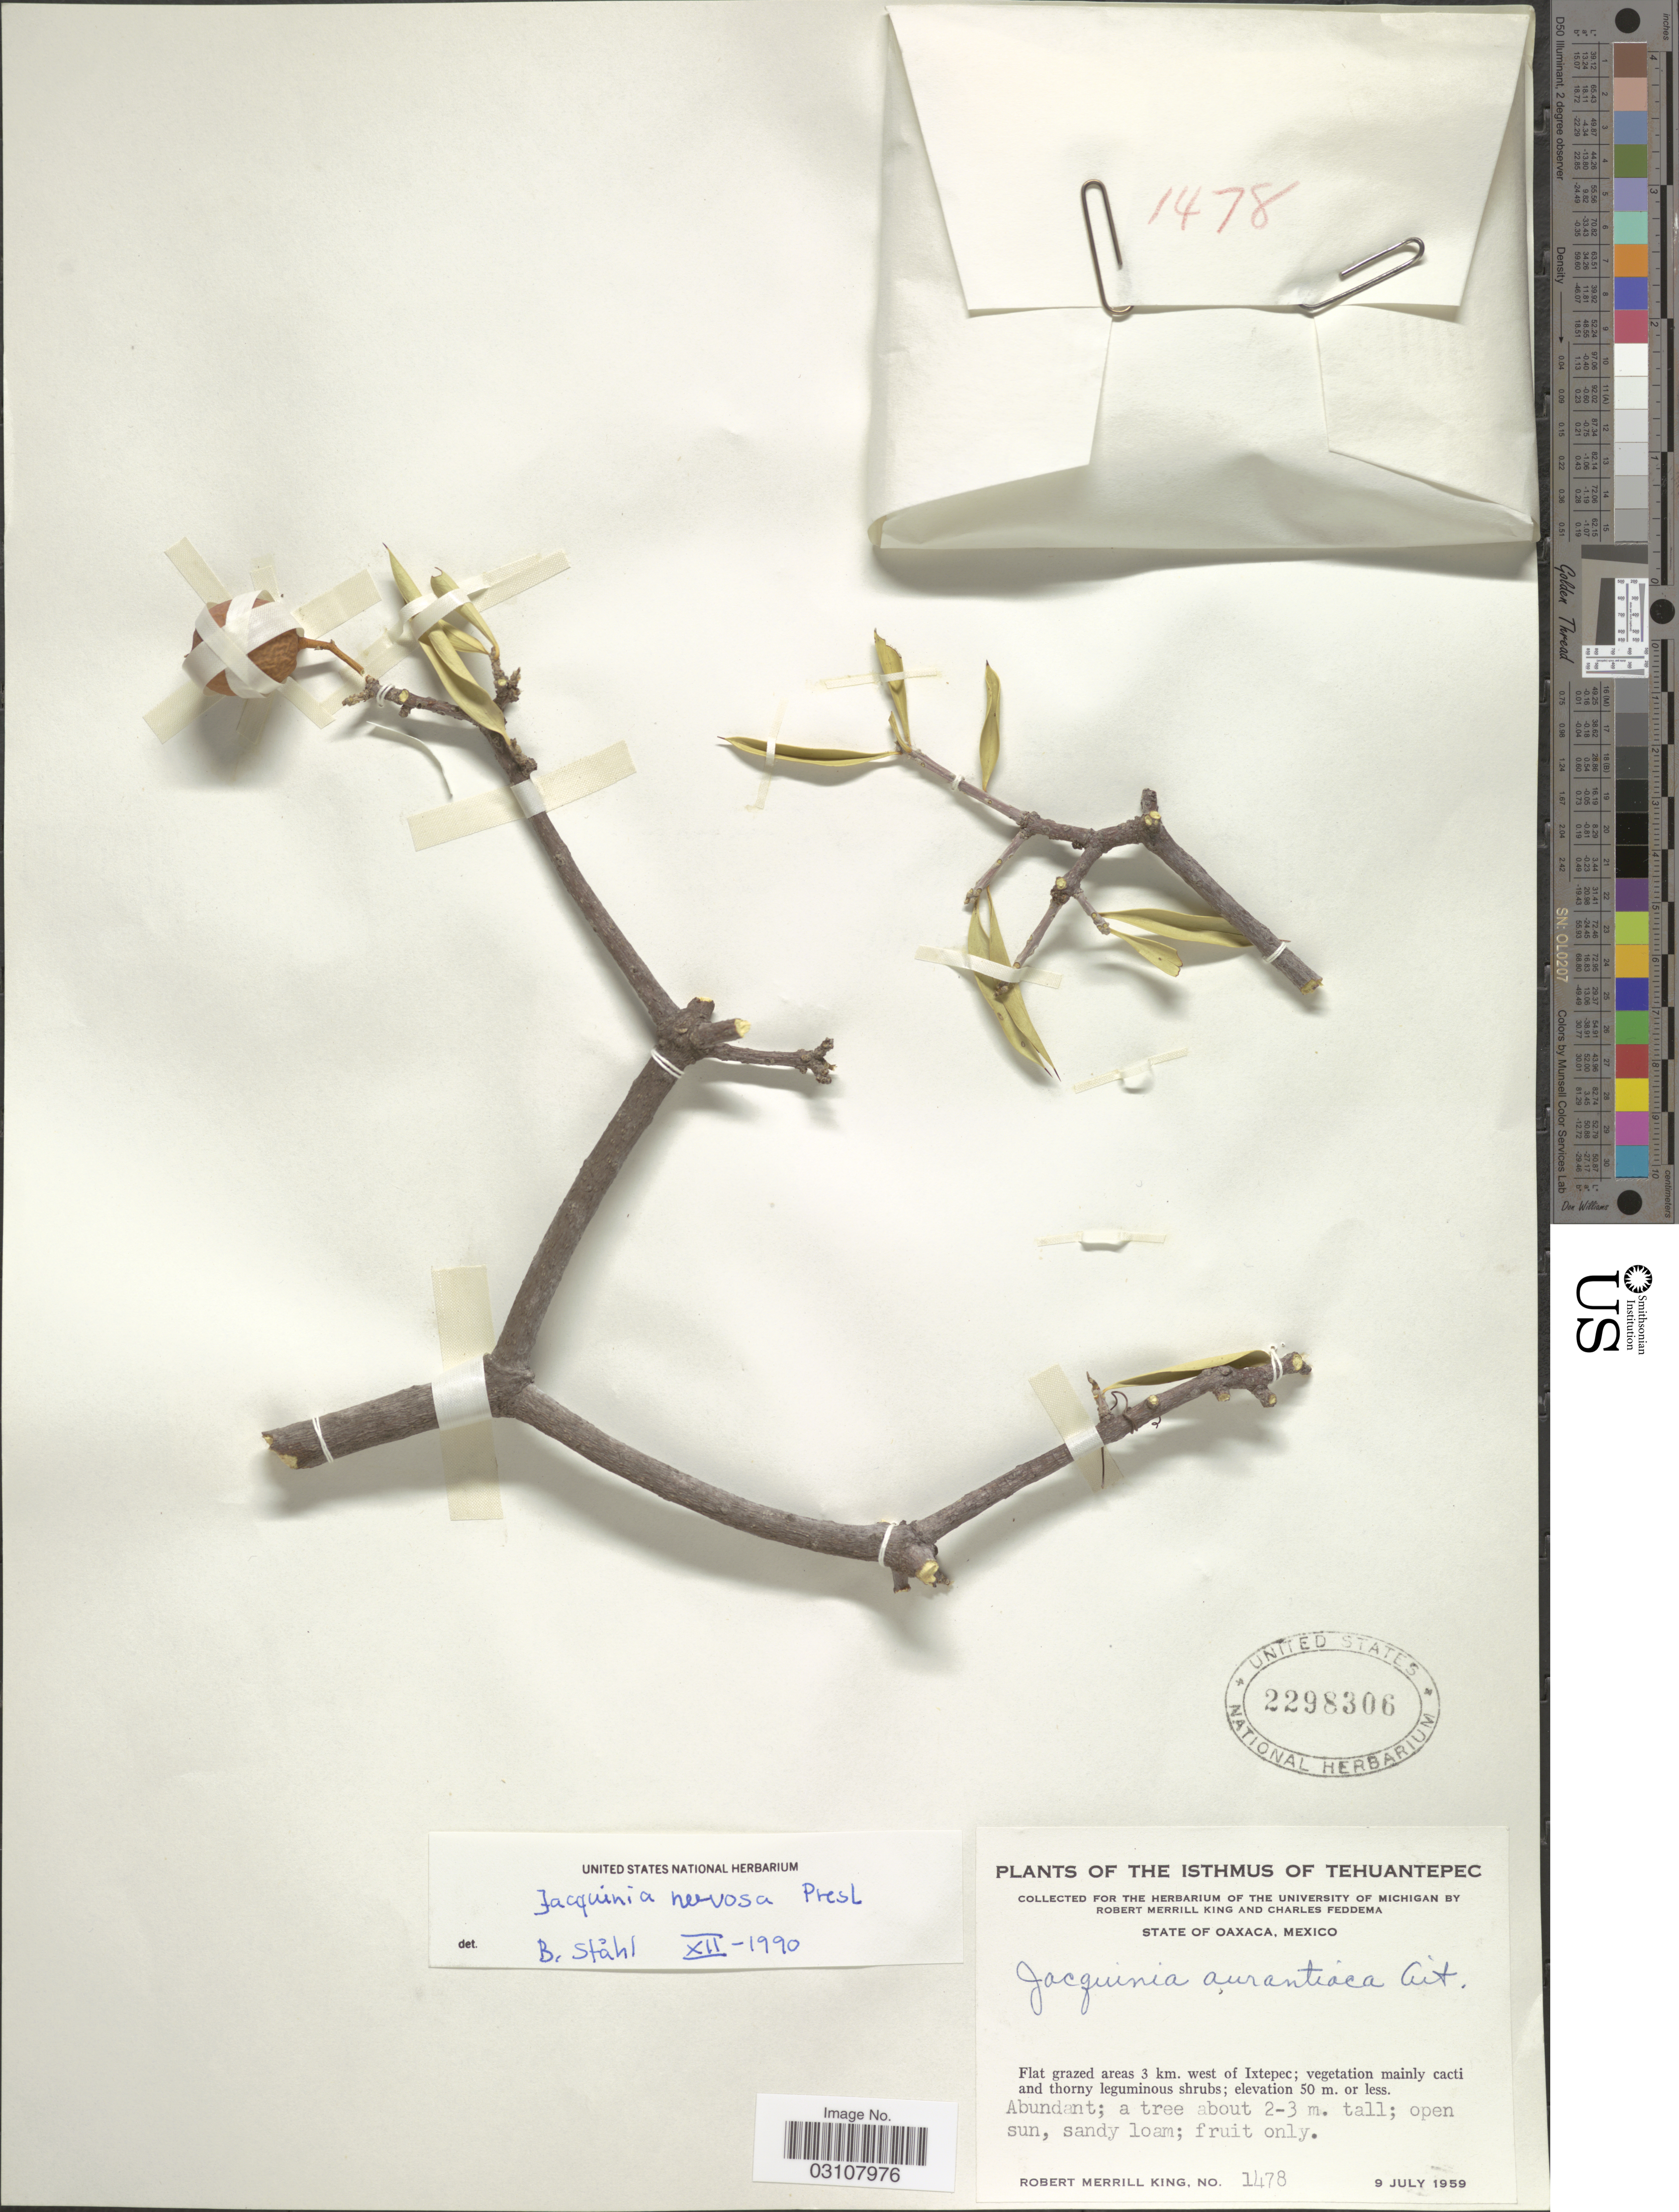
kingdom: Plantae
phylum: Tracheophyta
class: Magnoliopsida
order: Ericales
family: Primulaceae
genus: Jacquinia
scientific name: Jacquinia nervosa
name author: C. Presl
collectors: R. M. King & C. Feddema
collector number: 1478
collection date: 1959-07-09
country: Mexico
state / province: Oaxaca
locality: Tehuantepec. 3 km. west of Ixtepec.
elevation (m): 50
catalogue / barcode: US 2298306